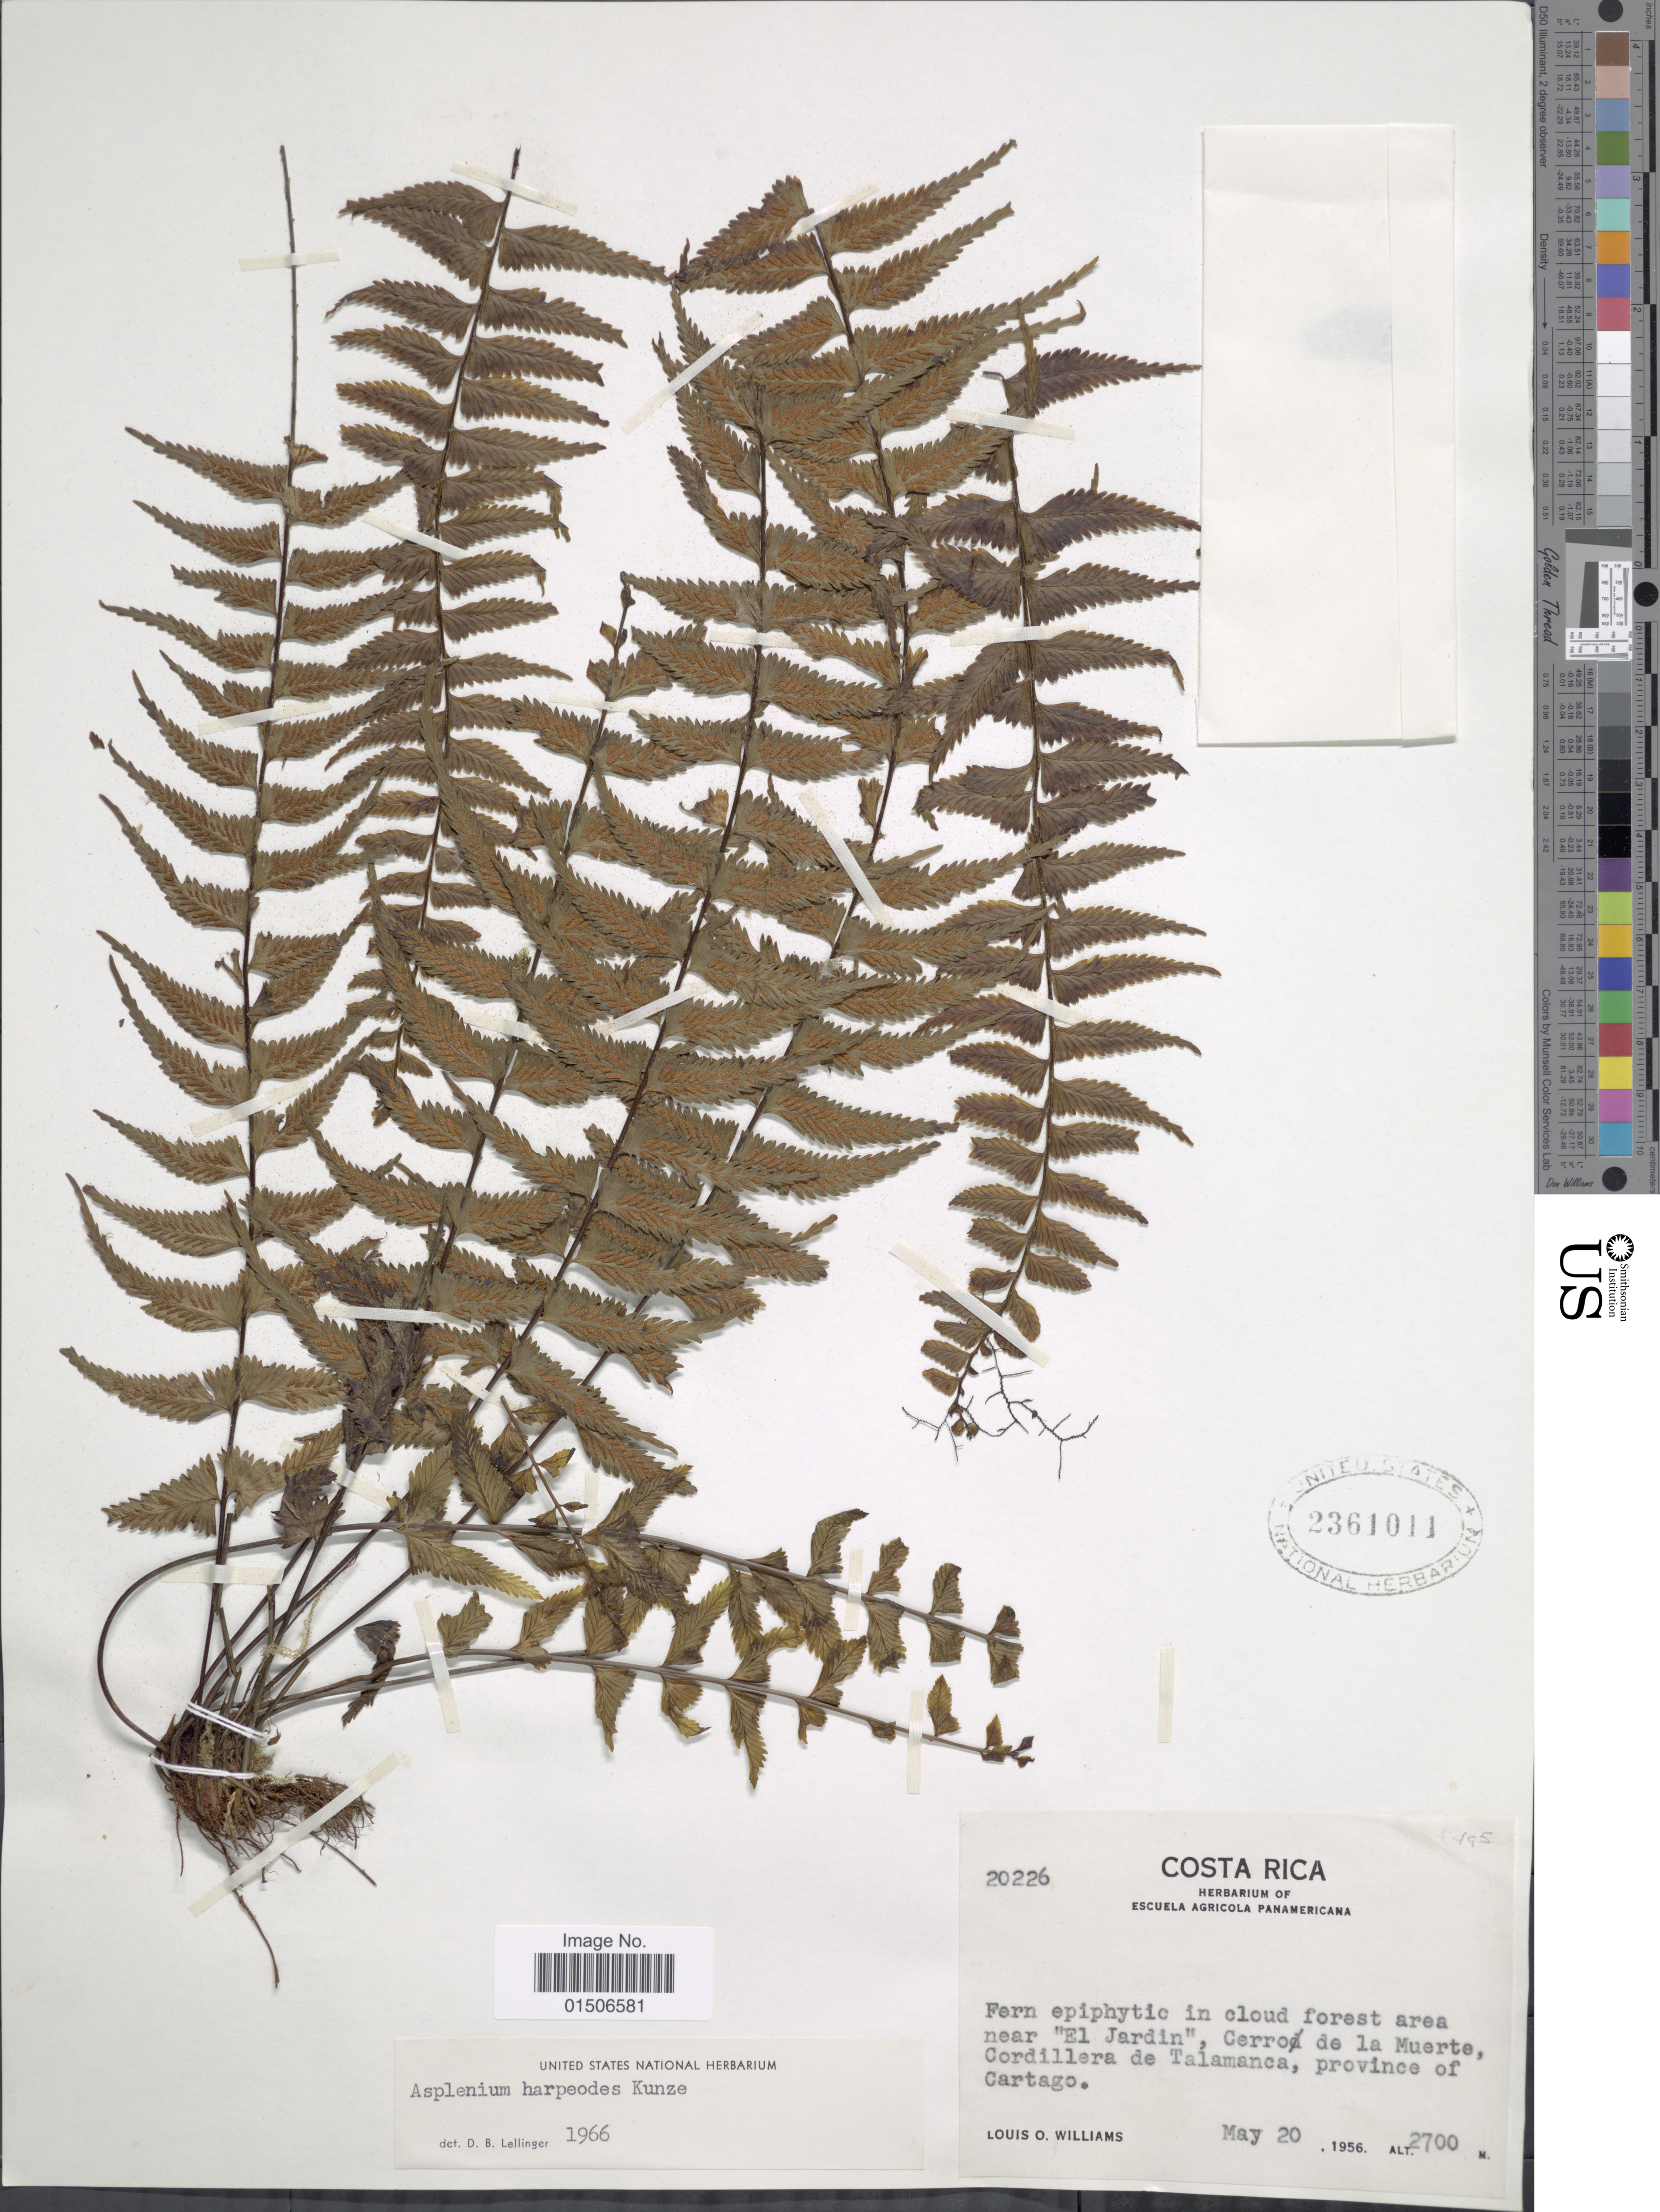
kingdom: Plantae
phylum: Tracheophyta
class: Polypodiopsida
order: Polypodiales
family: Aspleniaceae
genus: Asplenium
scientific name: Asplenium harpeodes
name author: Kunze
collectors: L. O. Williams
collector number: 20226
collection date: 1956-05-20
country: Costa Rica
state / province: Cartago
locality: Fern epiphytic in cloud forest area near 'El Jardin', Cerro de la Muerte, Cordillera de Talamanca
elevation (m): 2700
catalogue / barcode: US 2361011